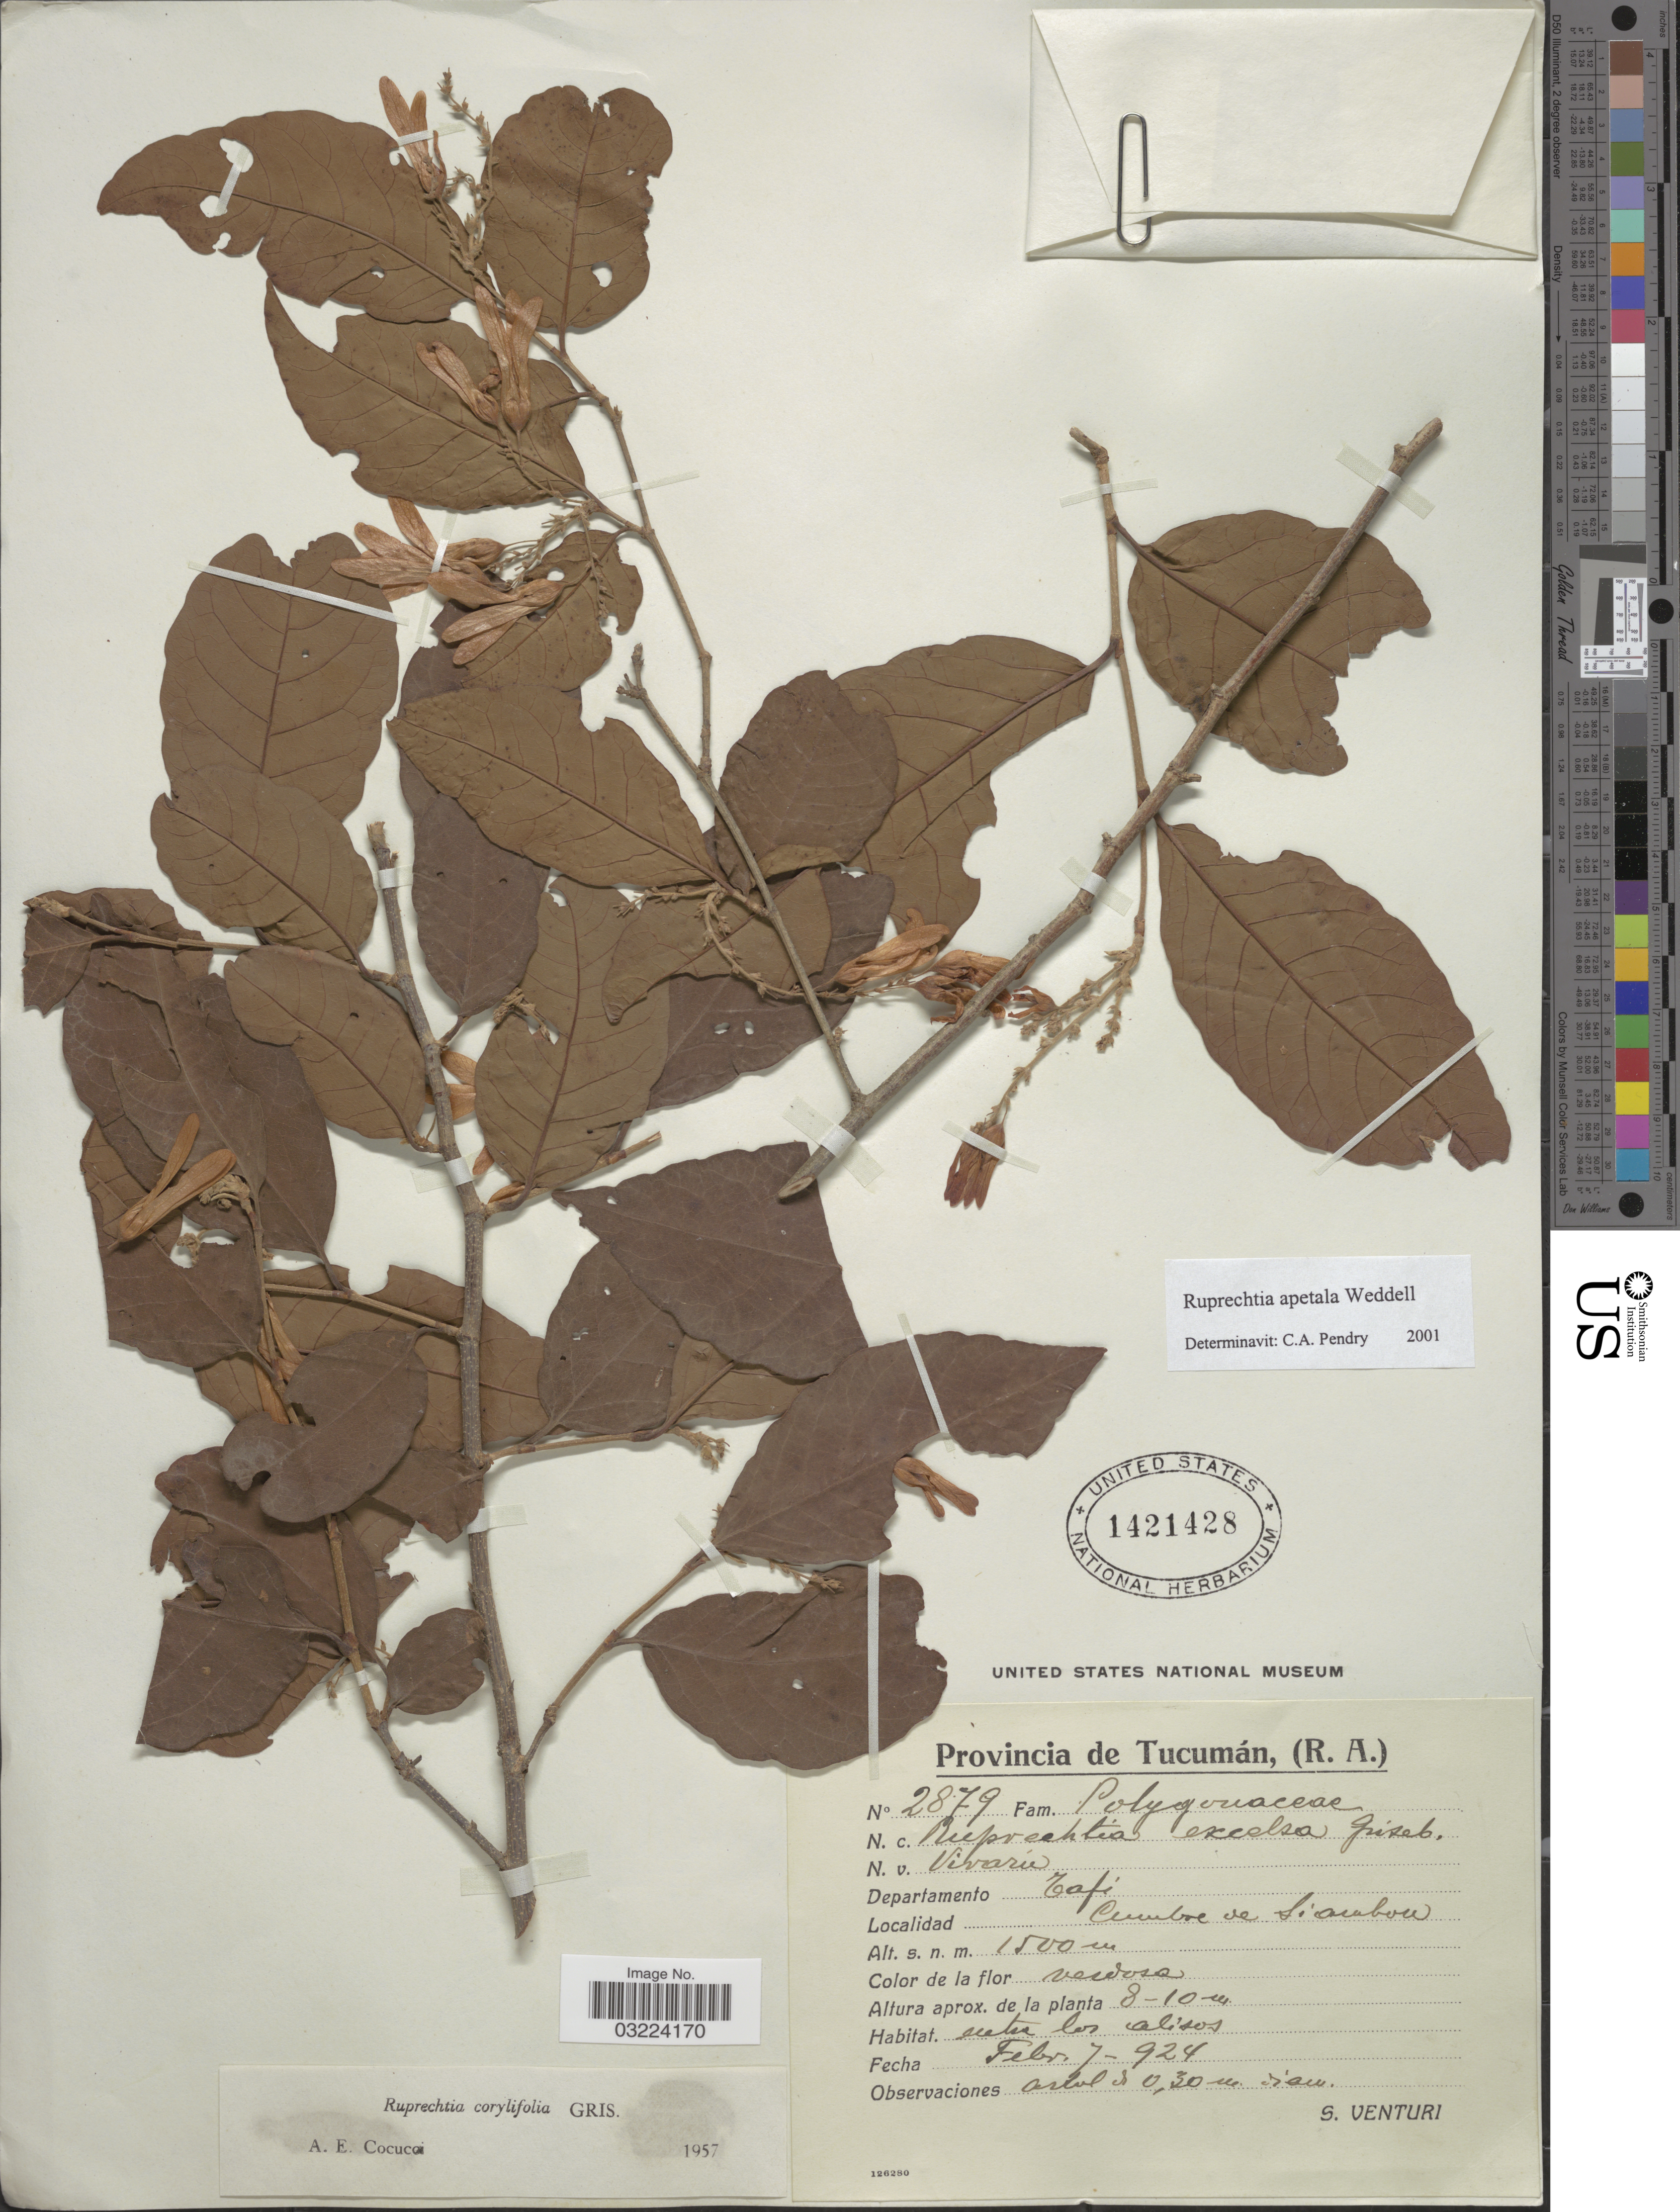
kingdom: Plantae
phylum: Tracheophyta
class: Magnoliopsida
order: Caryophyllales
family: Polygonaceae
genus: Ruprechtia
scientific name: Ruprechtia apetala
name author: Wedd.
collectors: S. Venturi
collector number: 2879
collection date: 1924-02-07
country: Argentina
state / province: Tucuman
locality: Departamento Tafi, Cumbre de Siambon.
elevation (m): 1500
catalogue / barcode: US 1421428